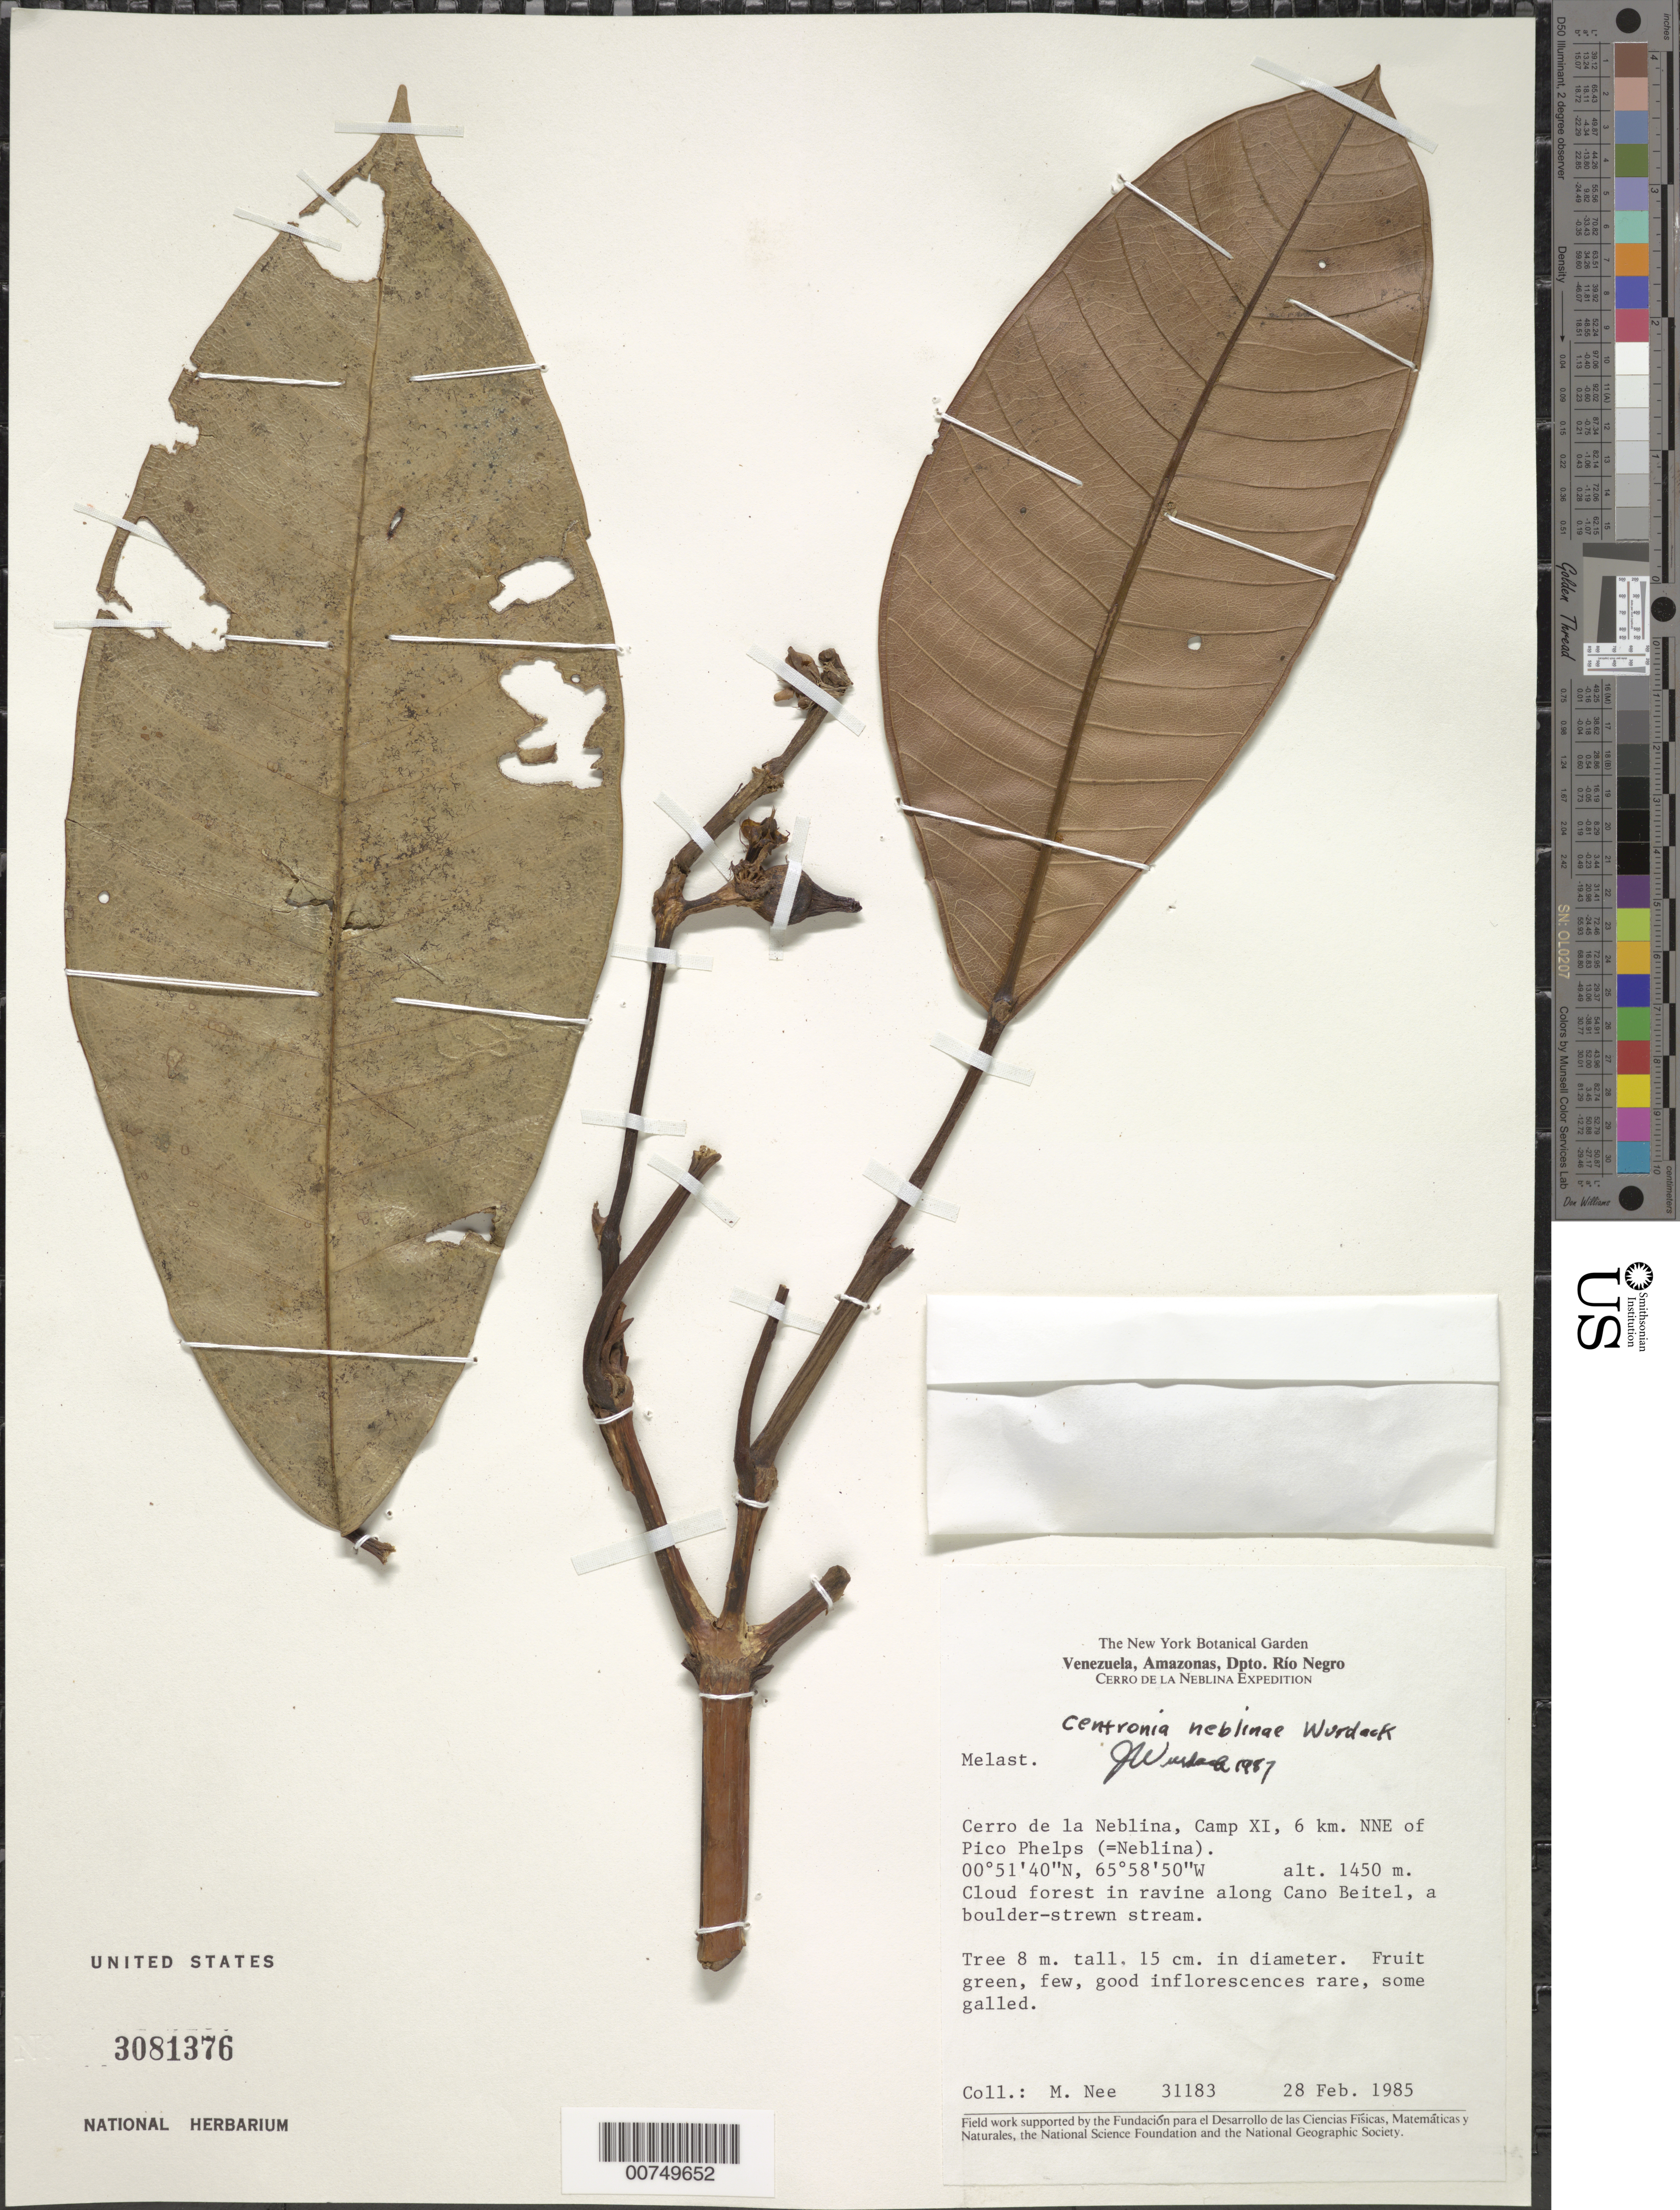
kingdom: Plantae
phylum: Tracheophyta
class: Magnoliopsida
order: Myrtales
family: Melastomataceae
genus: Centronia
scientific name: Centronia neblinae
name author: Wurdack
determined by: Wurdack, John J., (US), US (UNITED STATES)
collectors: M. Nee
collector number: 31183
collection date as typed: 28-Feb-85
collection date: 1985-02-28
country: Venezuela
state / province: Amazonas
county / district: Río Negro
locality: Cerro de la Neblina, Camp XI, 6 km NNE of Pico Phelps, along Caño Beitel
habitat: Cloud forest along boulder-strewn stream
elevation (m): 1450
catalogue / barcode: US 3081376